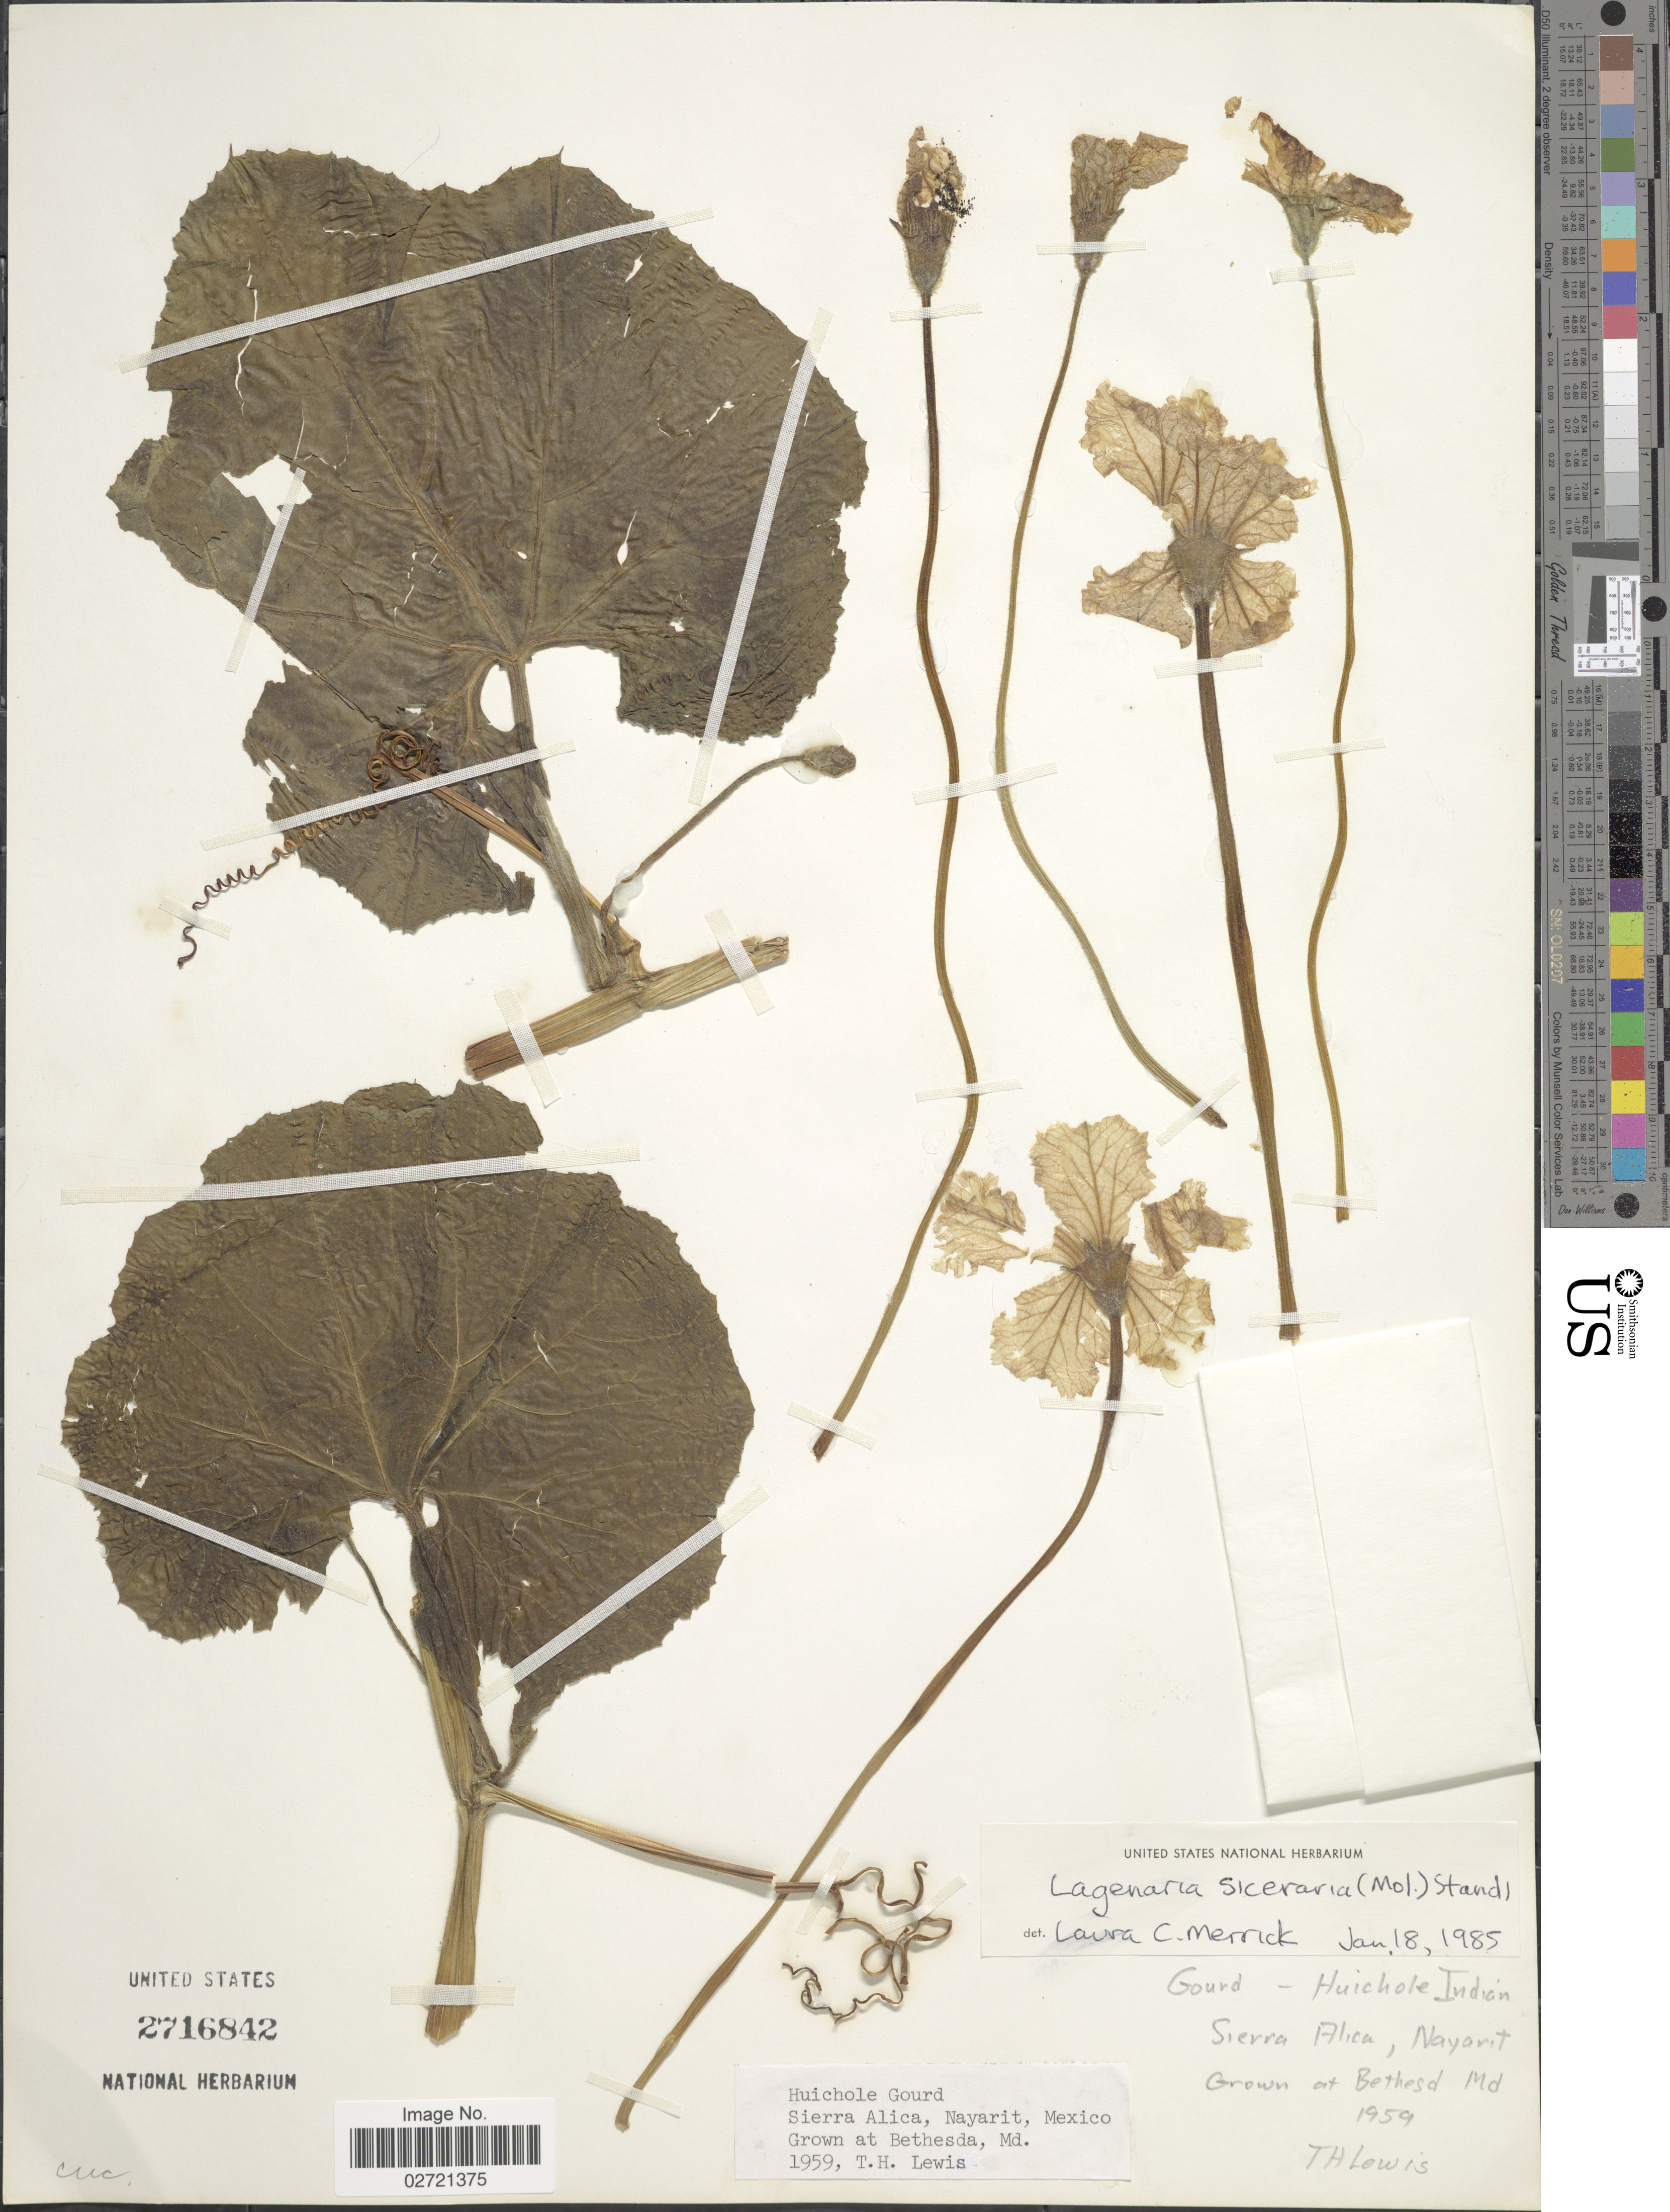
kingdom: Plantae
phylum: Tracheophyta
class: Magnoliopsida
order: Cucurbitales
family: Cucurbitaceae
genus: Lagenaria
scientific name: Lagenaria siceraria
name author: (Molina) Standl.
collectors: T. H. Lewis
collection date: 1959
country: Mexico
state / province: Nayarit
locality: Huichole Gourd, Sierra Alica, Nayarit, Mexico, Grown at Bethesda, Md.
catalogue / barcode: US 2716842